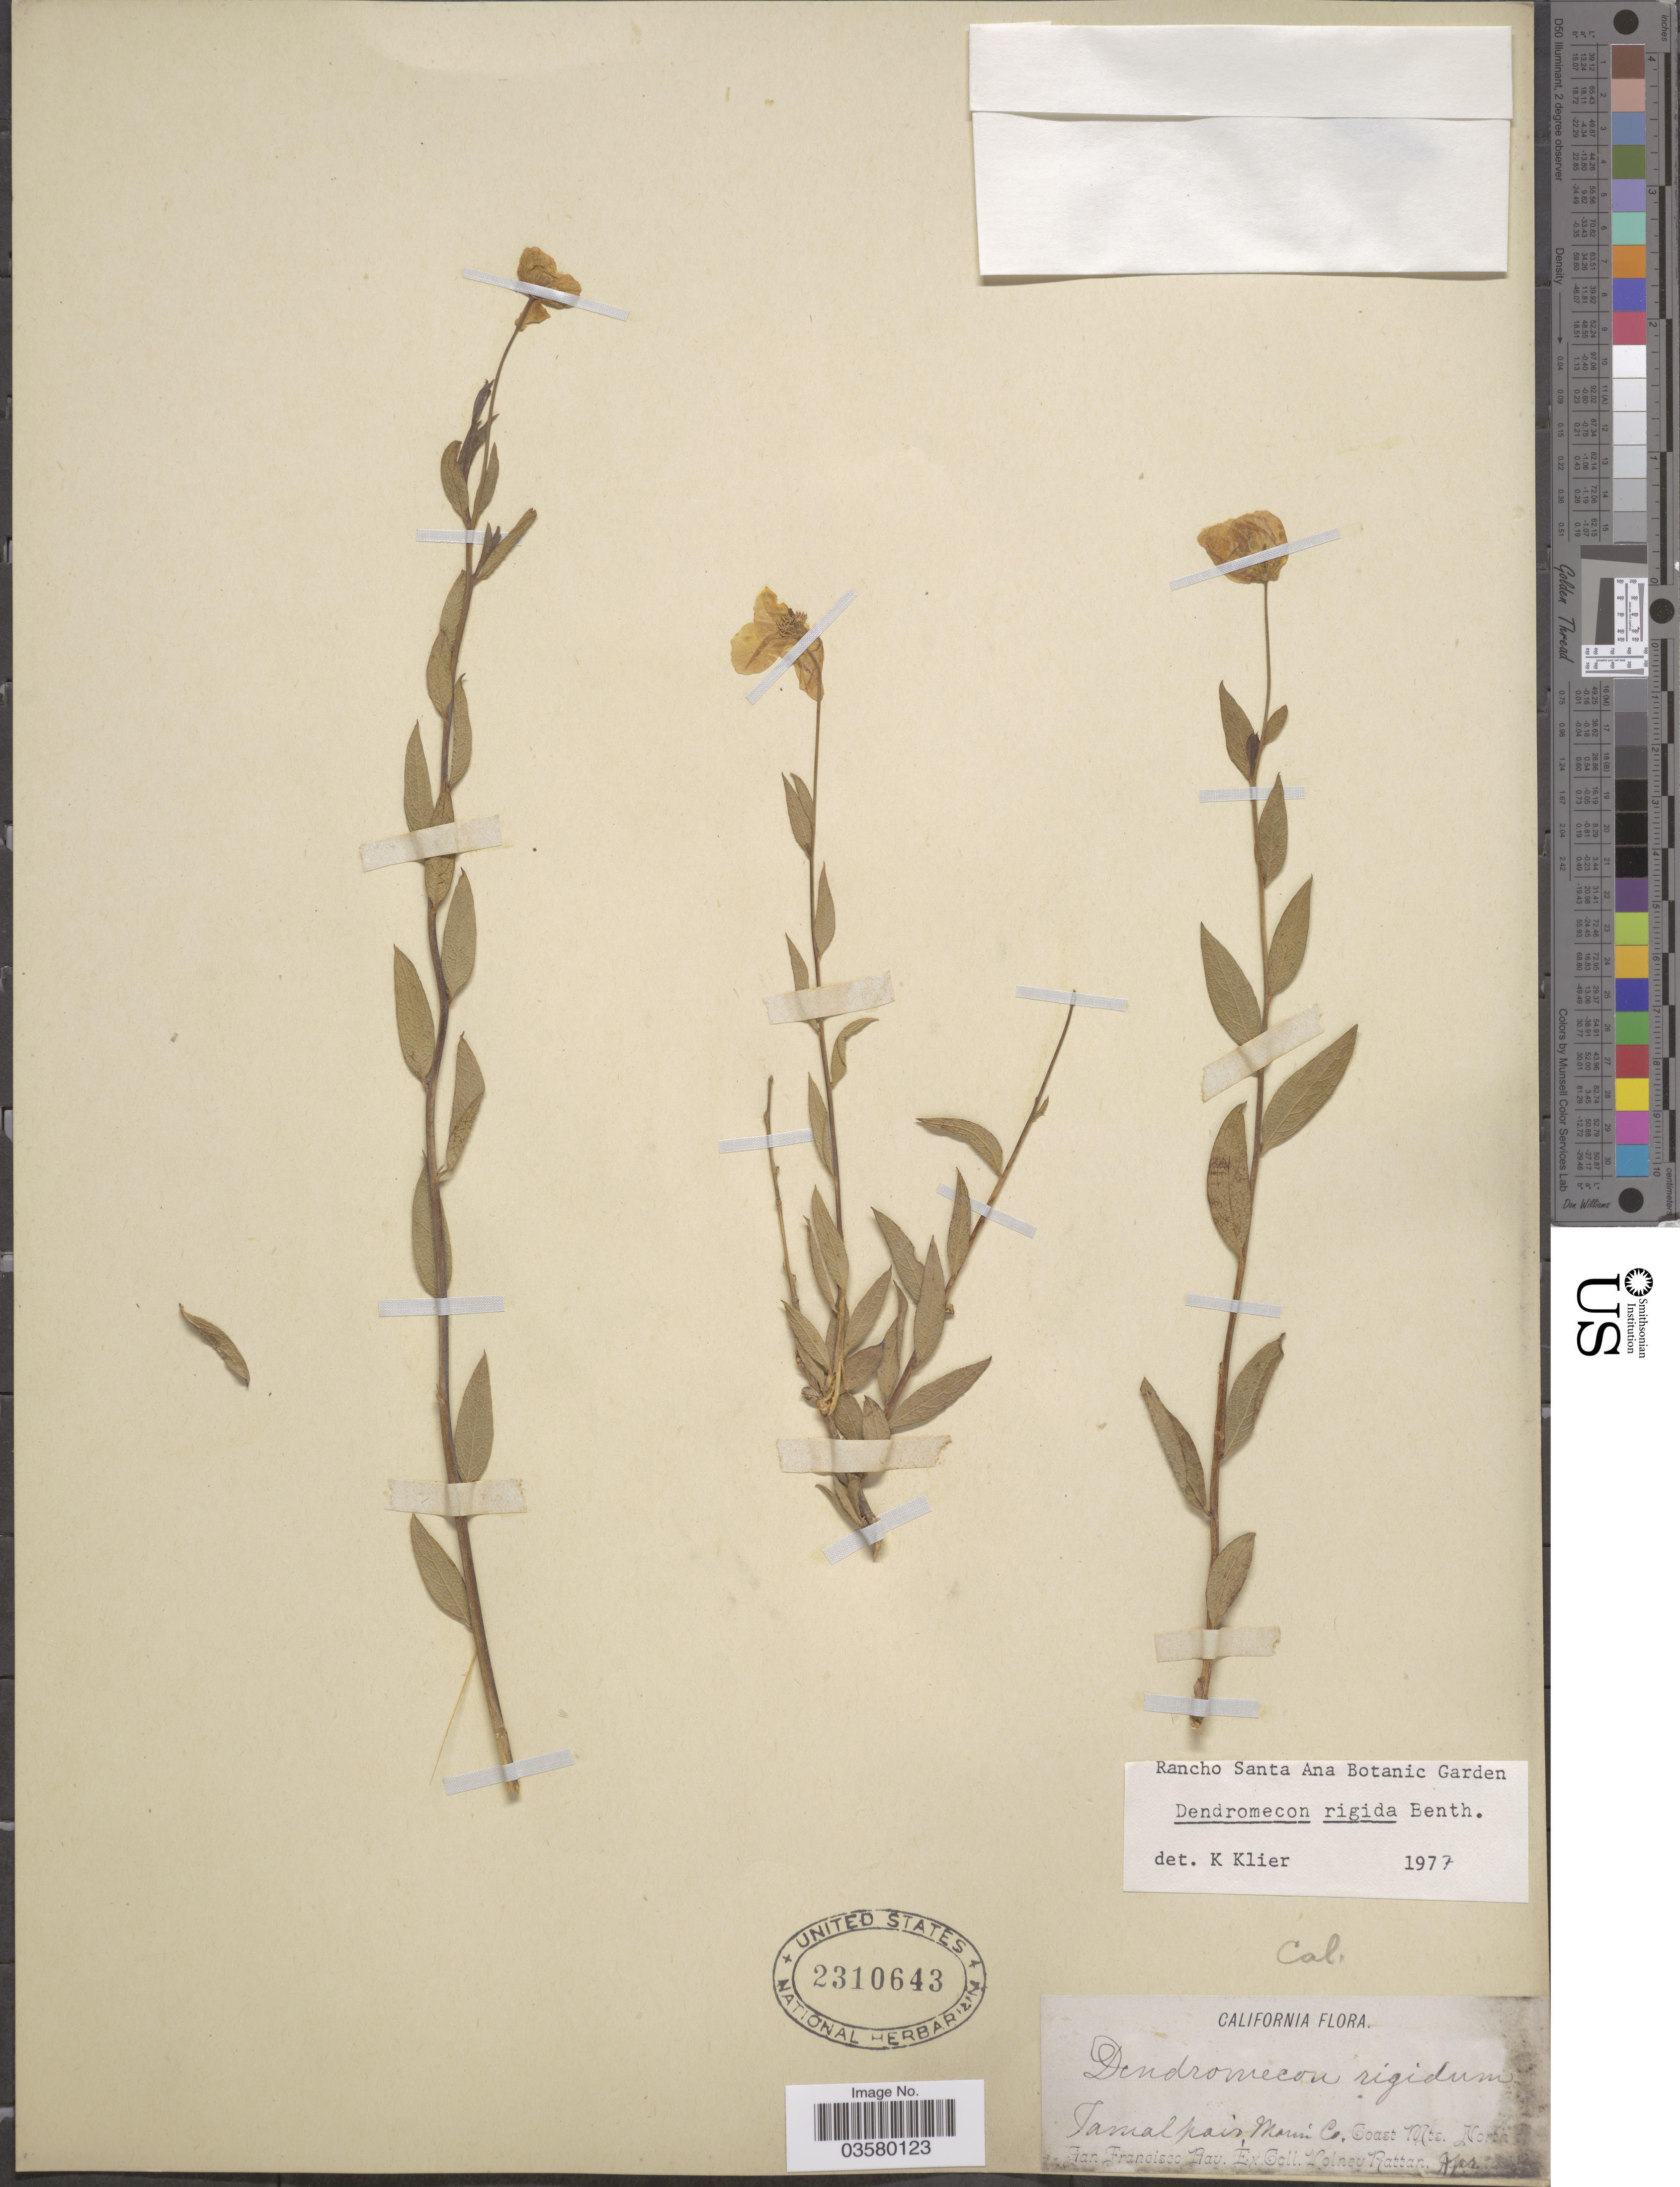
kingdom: Plantae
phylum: Tracheophyta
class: Magnoliopsida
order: Ranunculales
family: Papaveraceae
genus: Dendromecon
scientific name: Dendromecon rigida subsp. rigida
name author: Benth.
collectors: V. Rattan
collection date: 1882-04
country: United States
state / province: California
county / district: San Francisco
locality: Tamalpais, Marin Co. Coast Mts. North of San Francisco.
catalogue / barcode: US 2310643